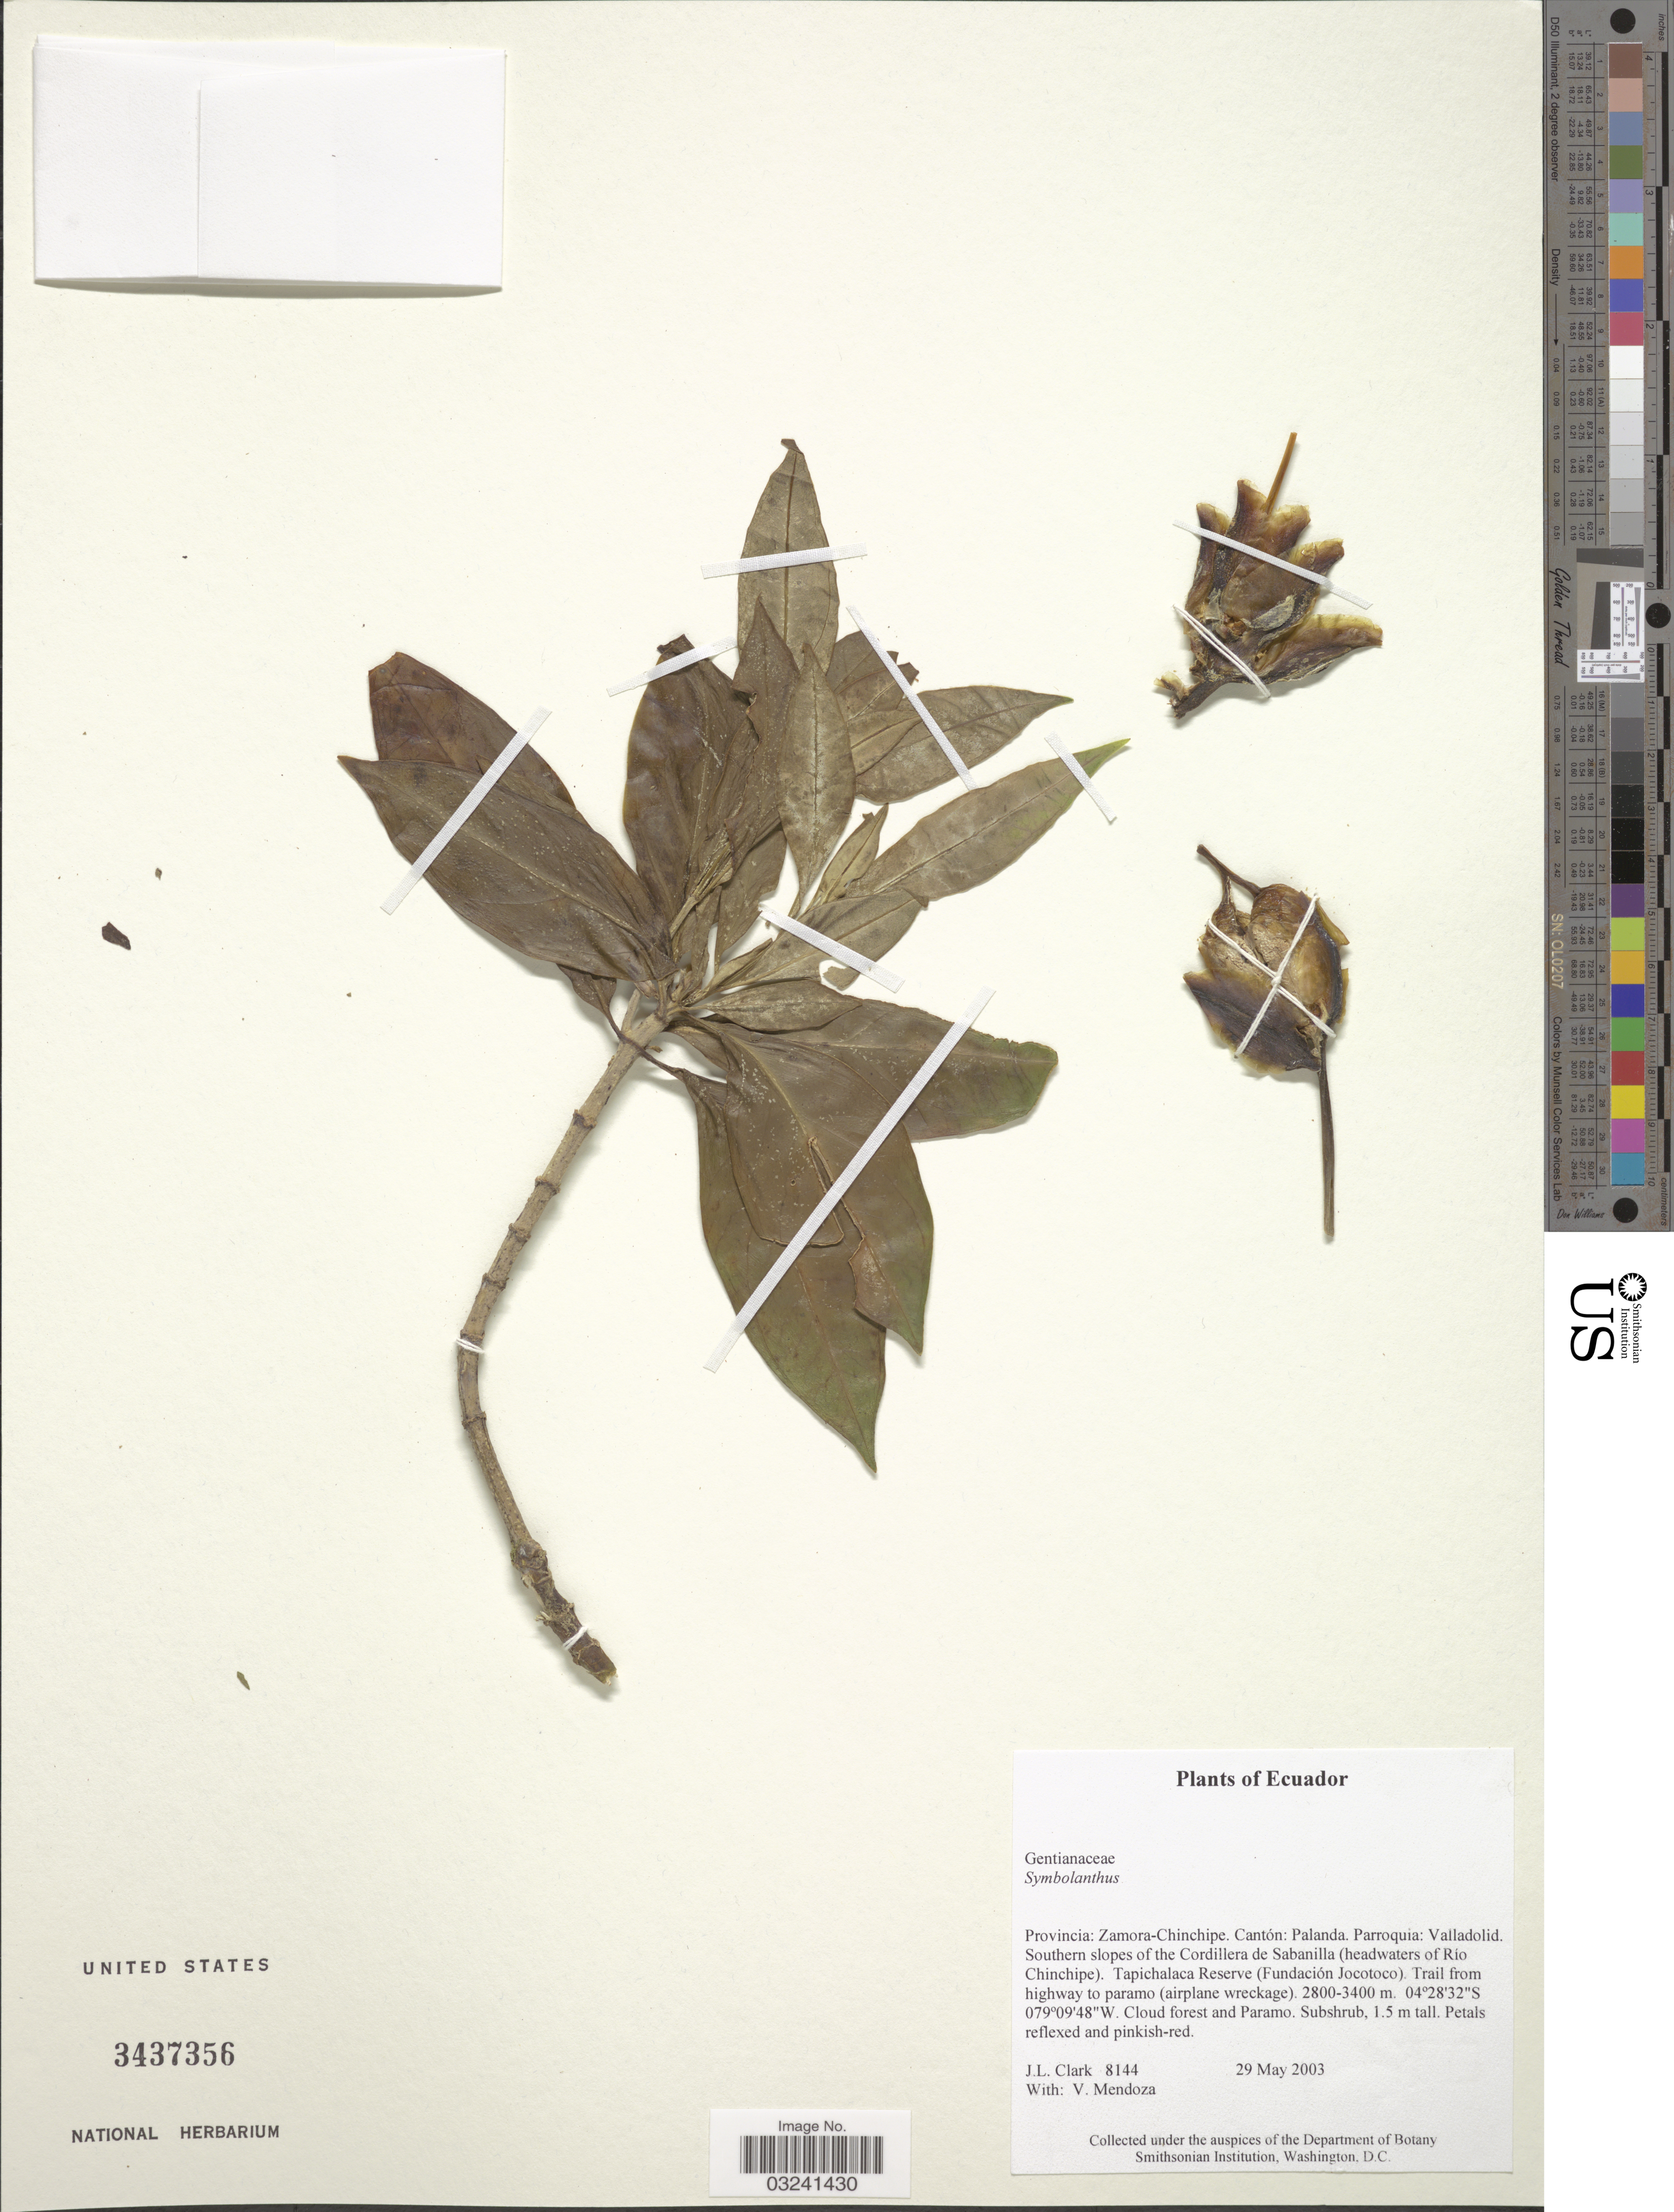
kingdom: Plantae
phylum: Tracheophyta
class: Magnoliopsida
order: Gentianales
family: Gentianaceae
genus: Symbolanthus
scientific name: Symbolanthus sp.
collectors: J. L. Clark & V. Mendoza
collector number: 8144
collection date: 2003-05-29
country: Ecuador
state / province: Zamora-Chinchipe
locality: Cantón: Palanda. Parroquia: Valladolid. Southern slopes of the Cordillera de Sabanilla (headwaters of Río Chinchipe). Tapichalaca Reserve (Fundación Jocotoco). Trail from highway to paramo (airplane wreckage).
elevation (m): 2800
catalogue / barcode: US 3437356